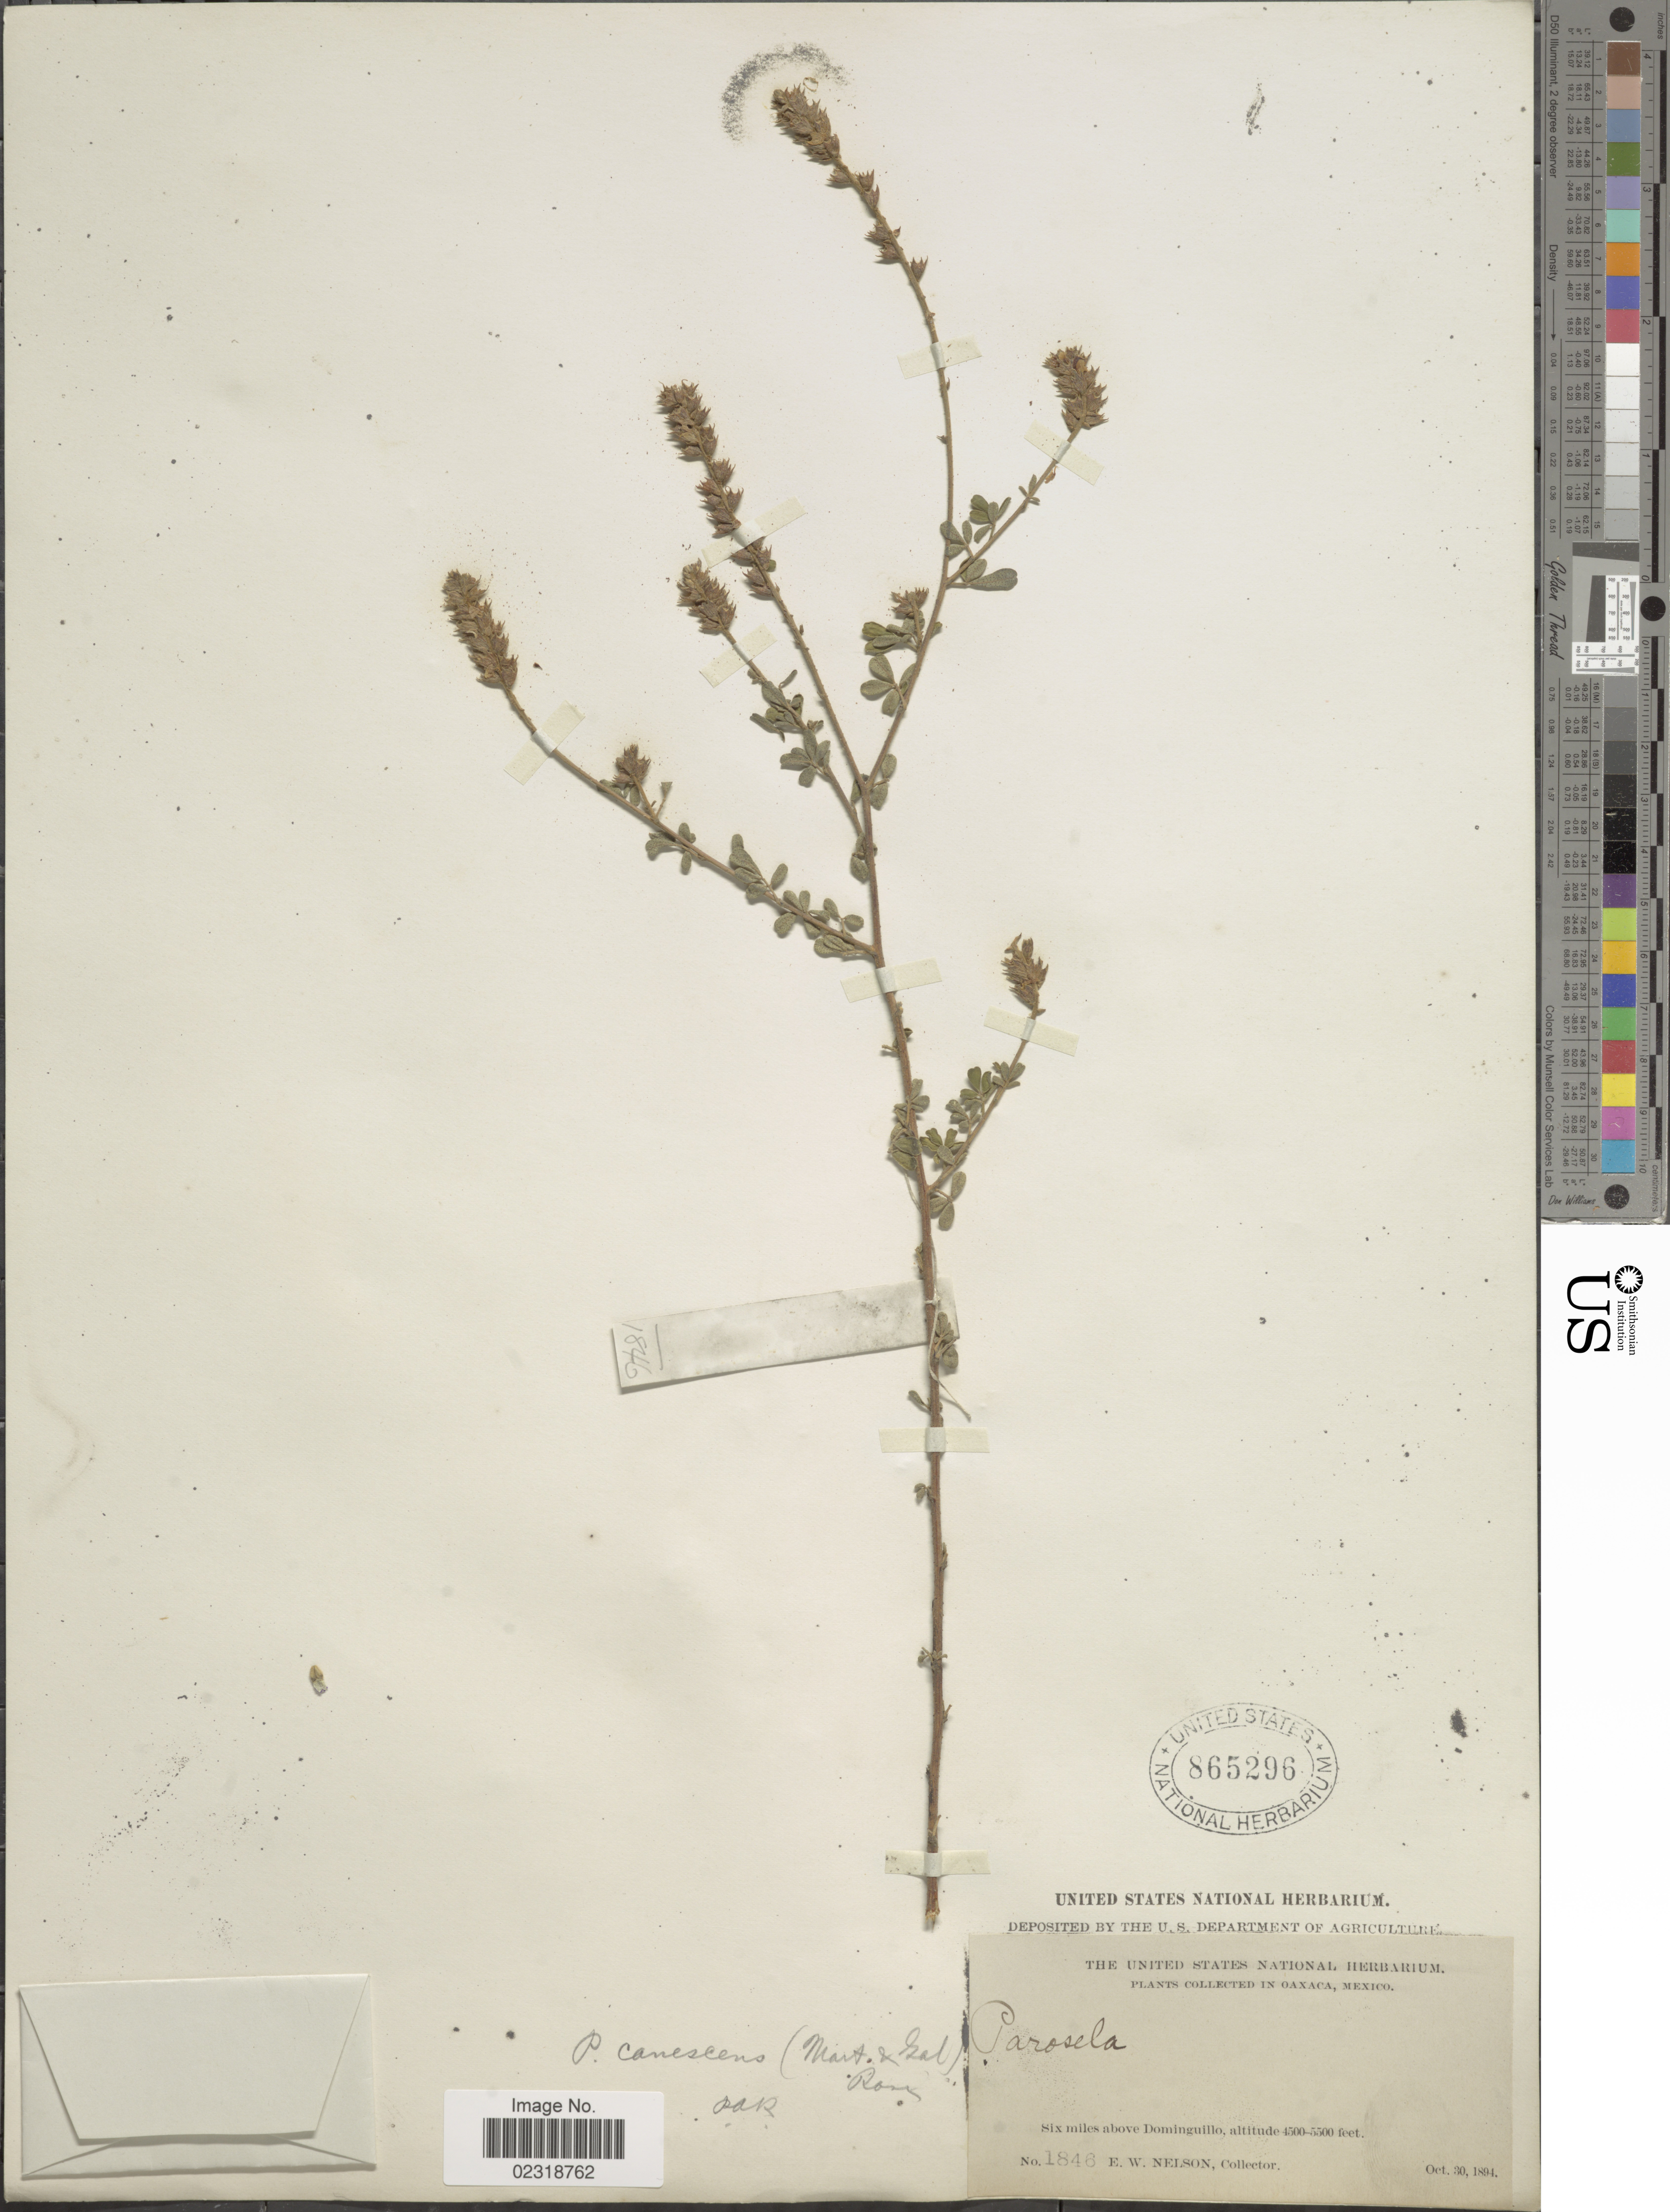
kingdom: Plantae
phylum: Tracheophyta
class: Magnoliopsida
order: Fabales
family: Fabaceae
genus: Dalea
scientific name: Dalea bicolor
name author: Humb. & Bonpl. ex Willd.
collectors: E. W. Nelson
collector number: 1846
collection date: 1894-10-30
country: Mexico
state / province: Oaxaca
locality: Six miles above Dominguillo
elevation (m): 1372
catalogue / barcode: US 865296